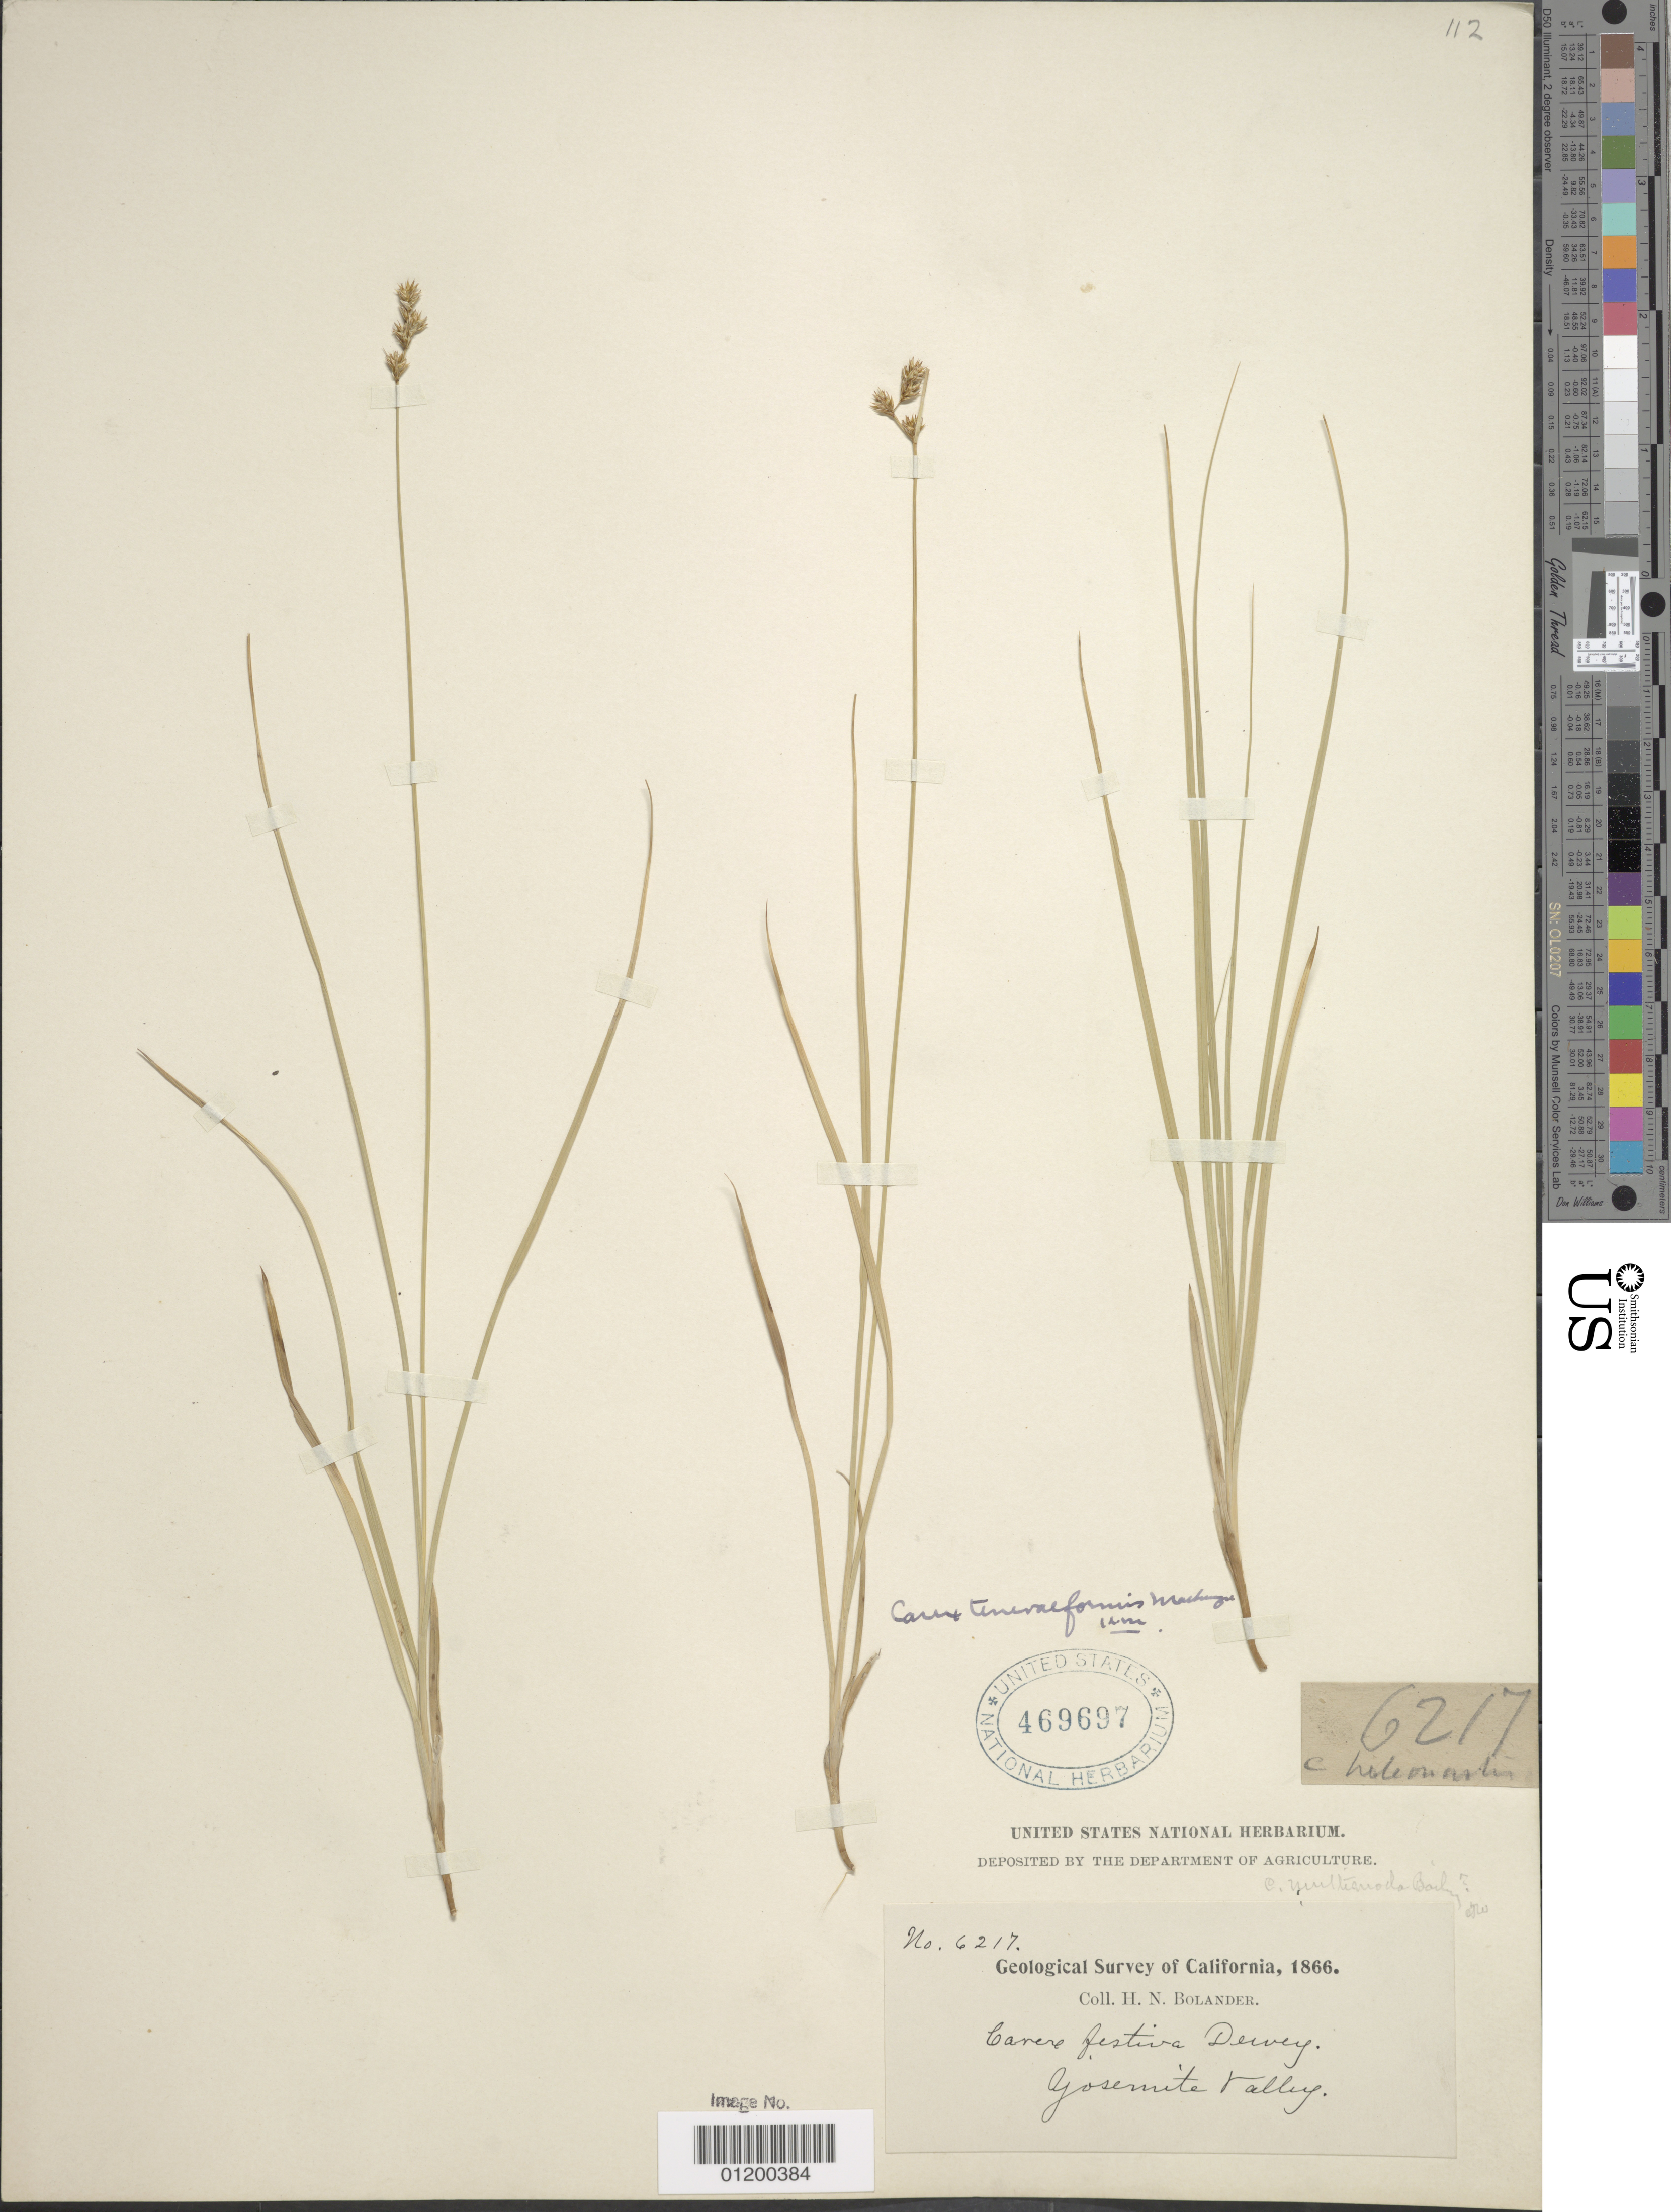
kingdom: Plantae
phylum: Tracheophyta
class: Liliopsida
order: Poales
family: Cyperaceae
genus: Carex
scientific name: Carex subfusca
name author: W. Boott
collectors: H. Bolander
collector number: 6217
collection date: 1866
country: United States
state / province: California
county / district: Mariposa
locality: Yosemite Valley.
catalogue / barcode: US 469697